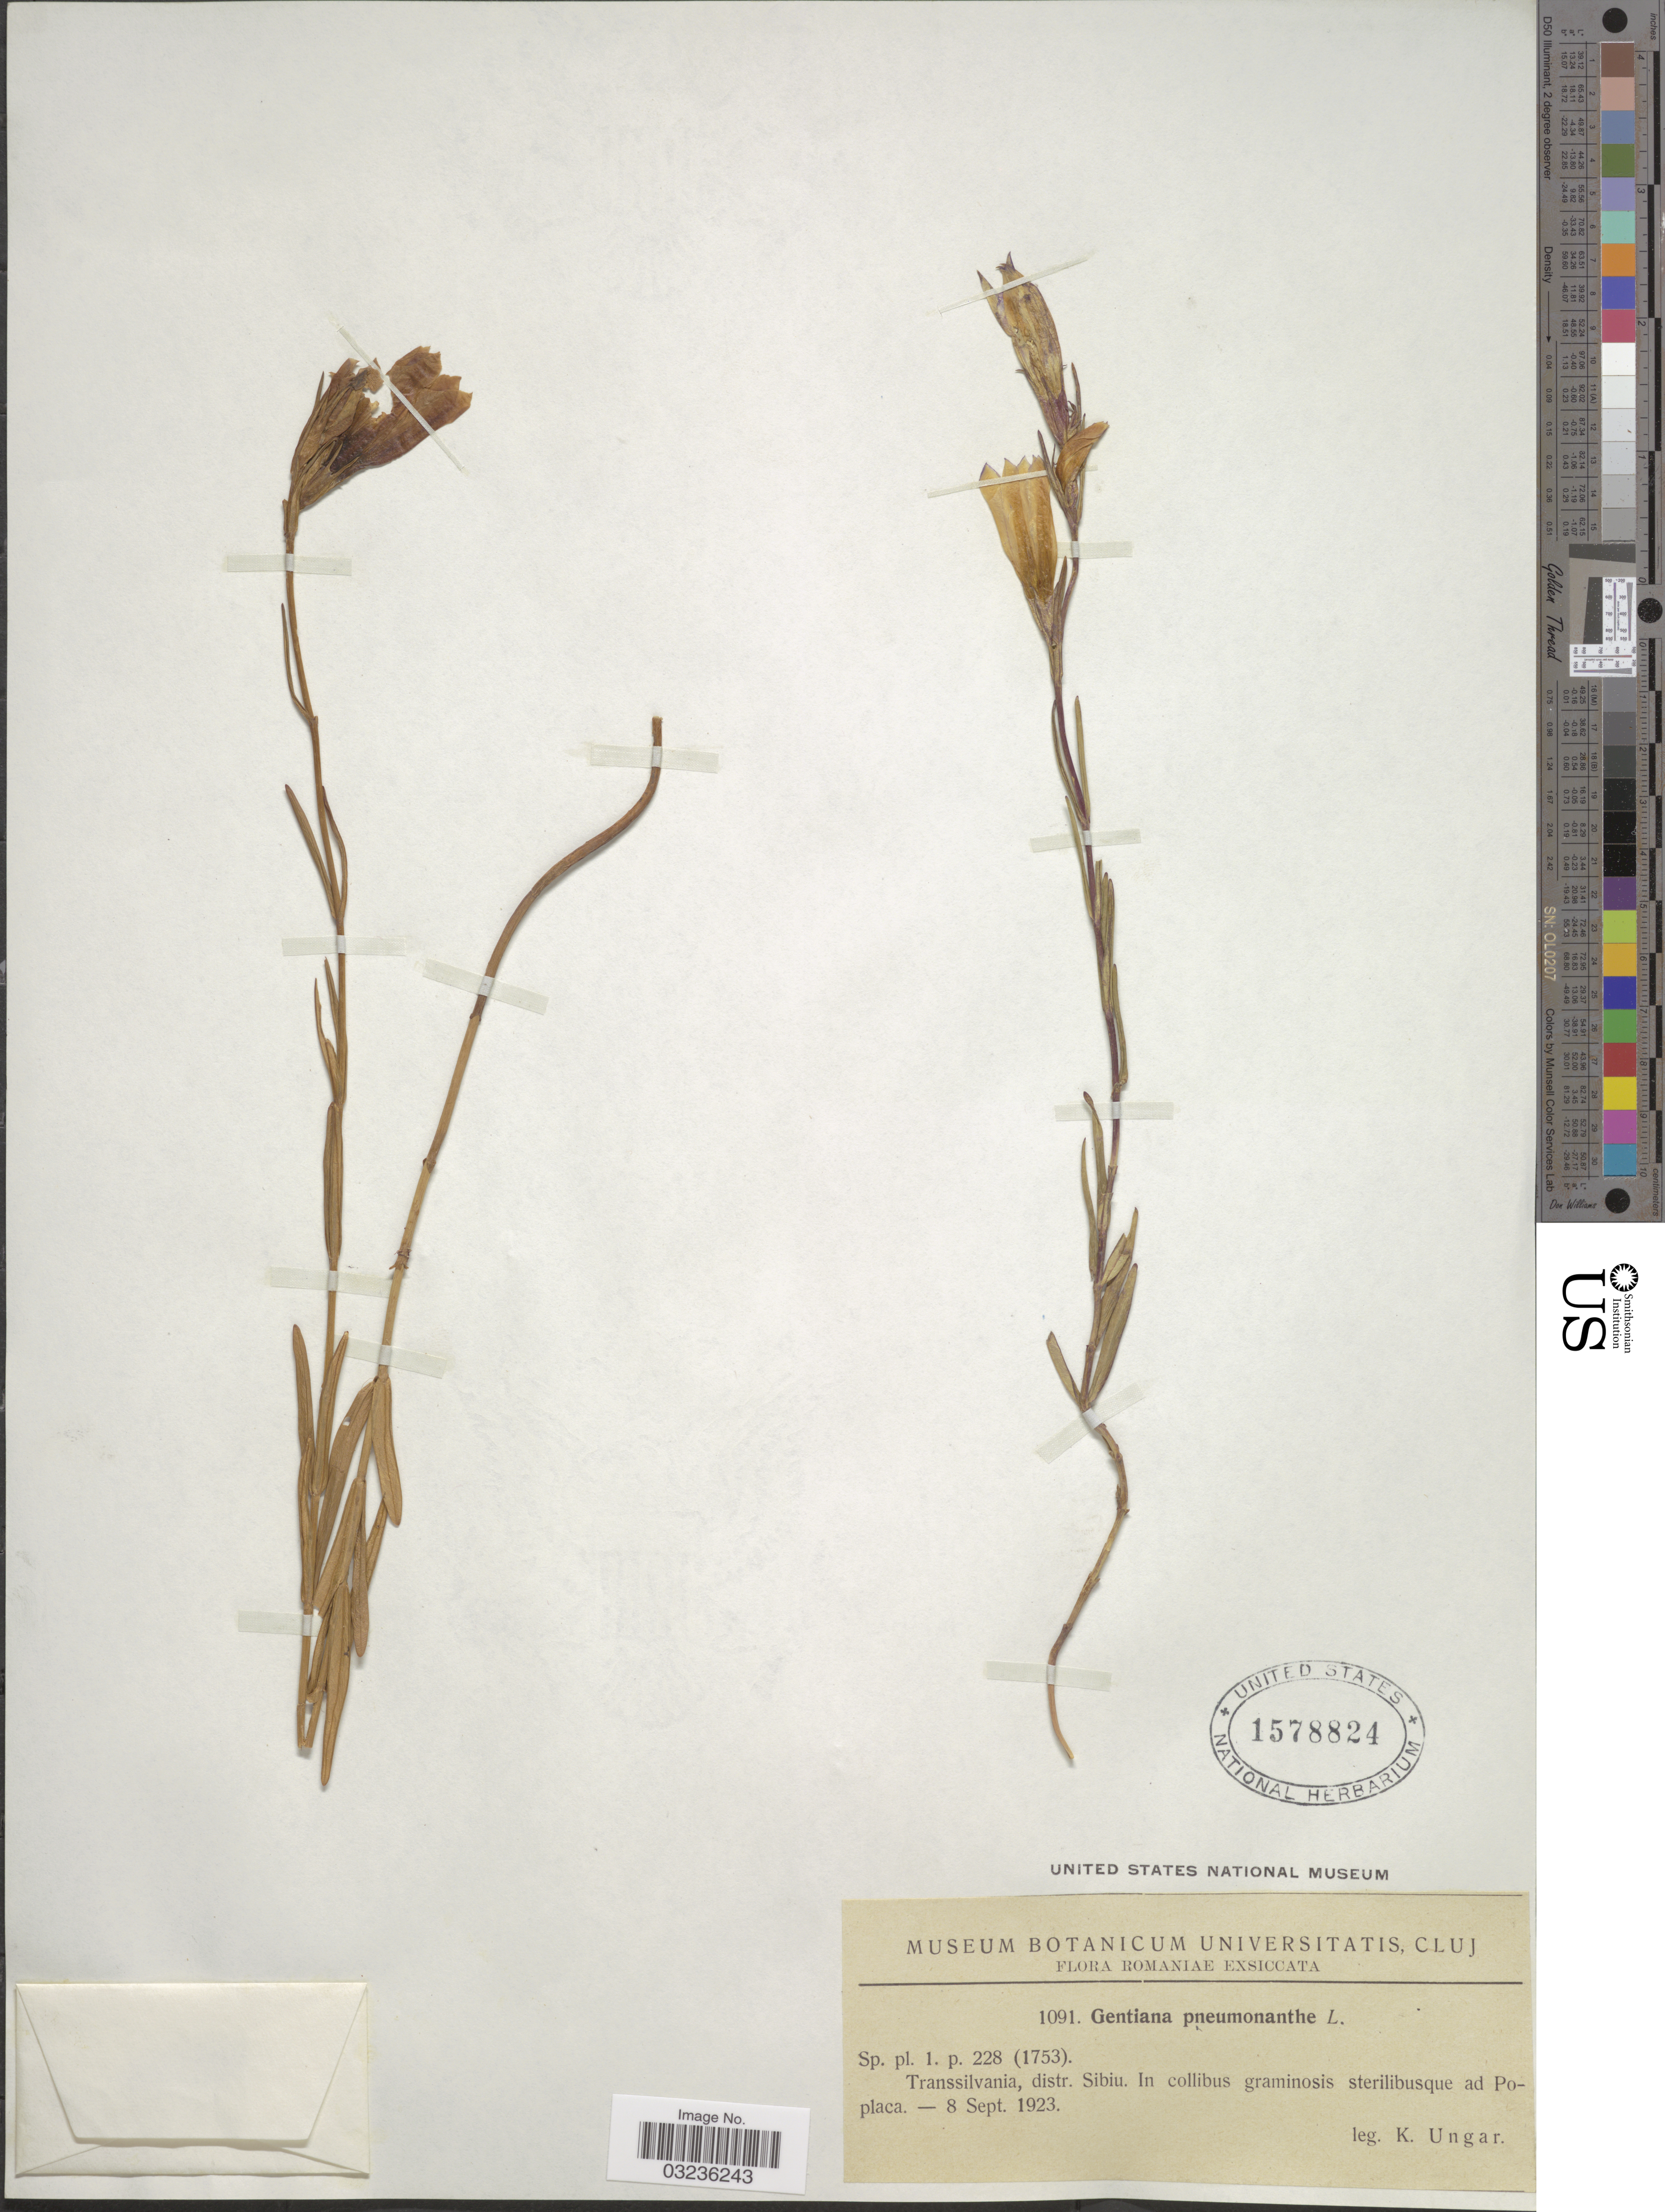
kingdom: Plantae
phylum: Tracheophyta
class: Magnoliopsida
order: Gentianales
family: Gentianaceae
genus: Gentiana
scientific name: Gentiana pneumonanthe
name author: L.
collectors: K. Ungar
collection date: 1923-09-08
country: Romania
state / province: Sibiu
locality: Transsilvania, distr. Sibiu, In collibus graminosis sterilibusque ad Poplaca.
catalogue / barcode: US 1578824